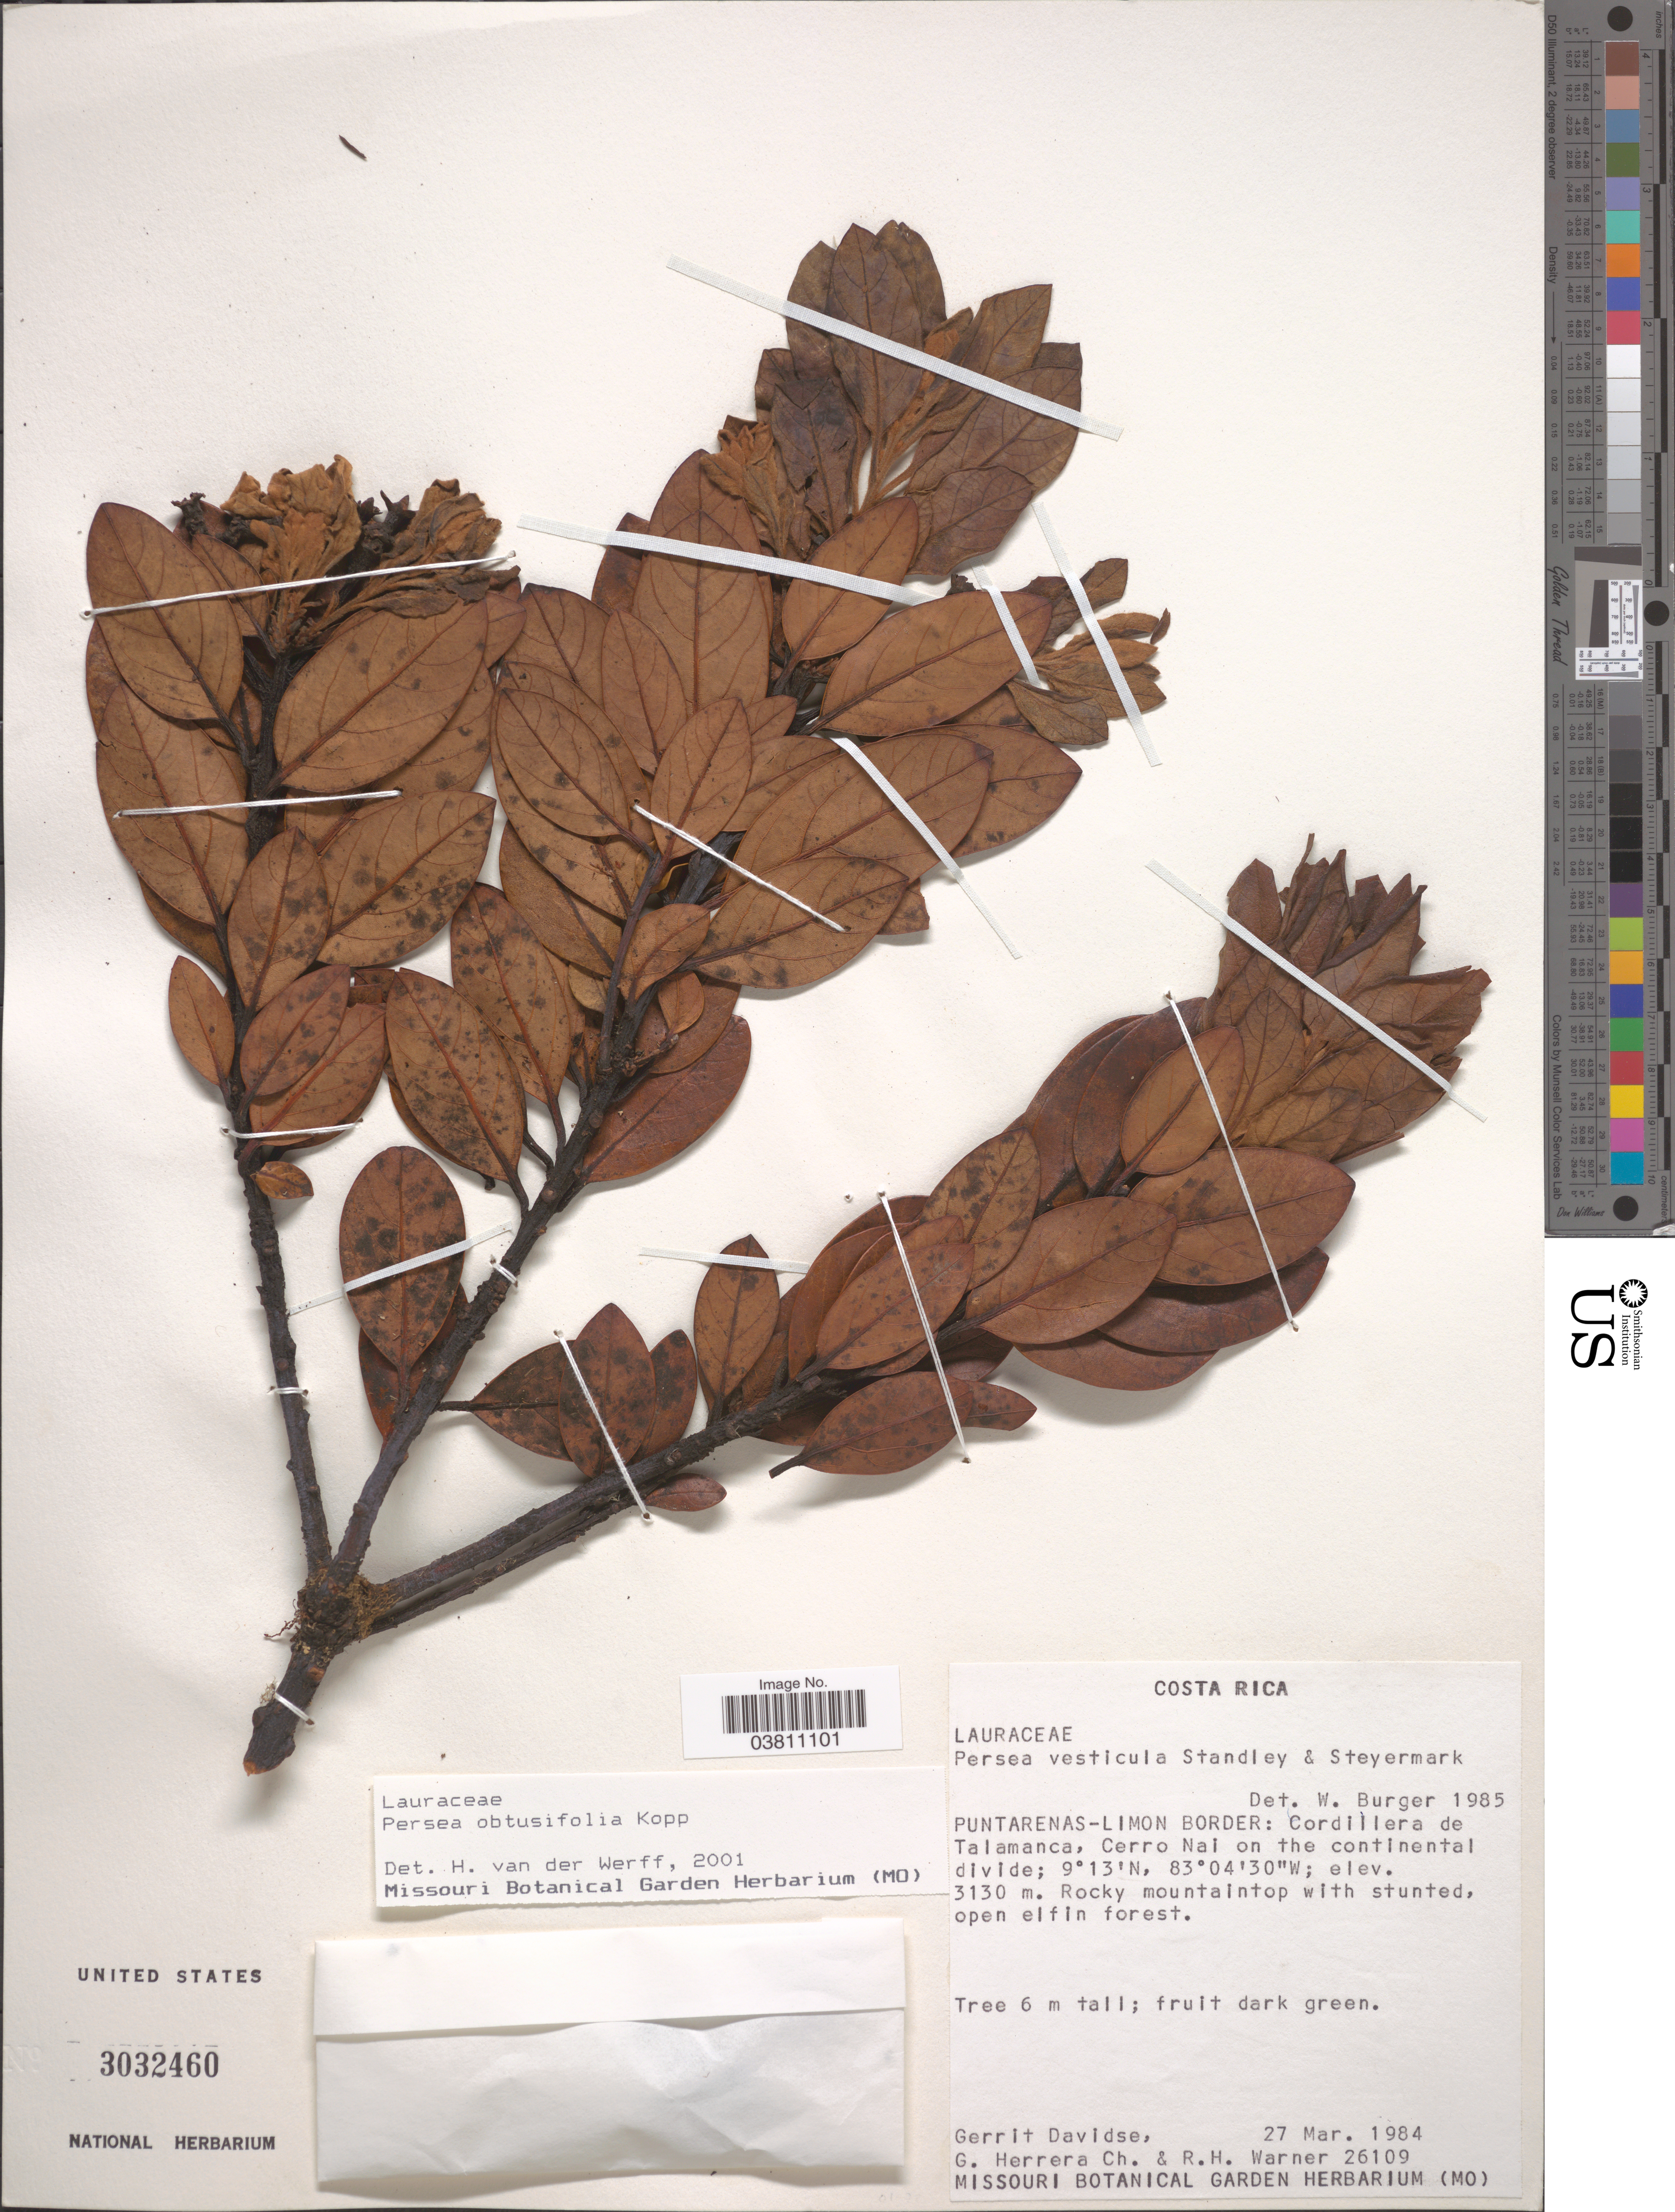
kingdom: Plantae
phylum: Tracheophyta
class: Magnoliopsida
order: Laurales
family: Lauraceae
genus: Persea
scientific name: Persea obtusifolia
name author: L.E. Kopp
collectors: G. Davidse, G. Herrera Ch. & R. H. Warner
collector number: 26109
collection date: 1984-03-27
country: Costa Rica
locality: Puntarenas-Limon Border: Cordillera de Talamanca, Cerro Nai on the continental divide.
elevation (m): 3130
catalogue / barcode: US 3032460